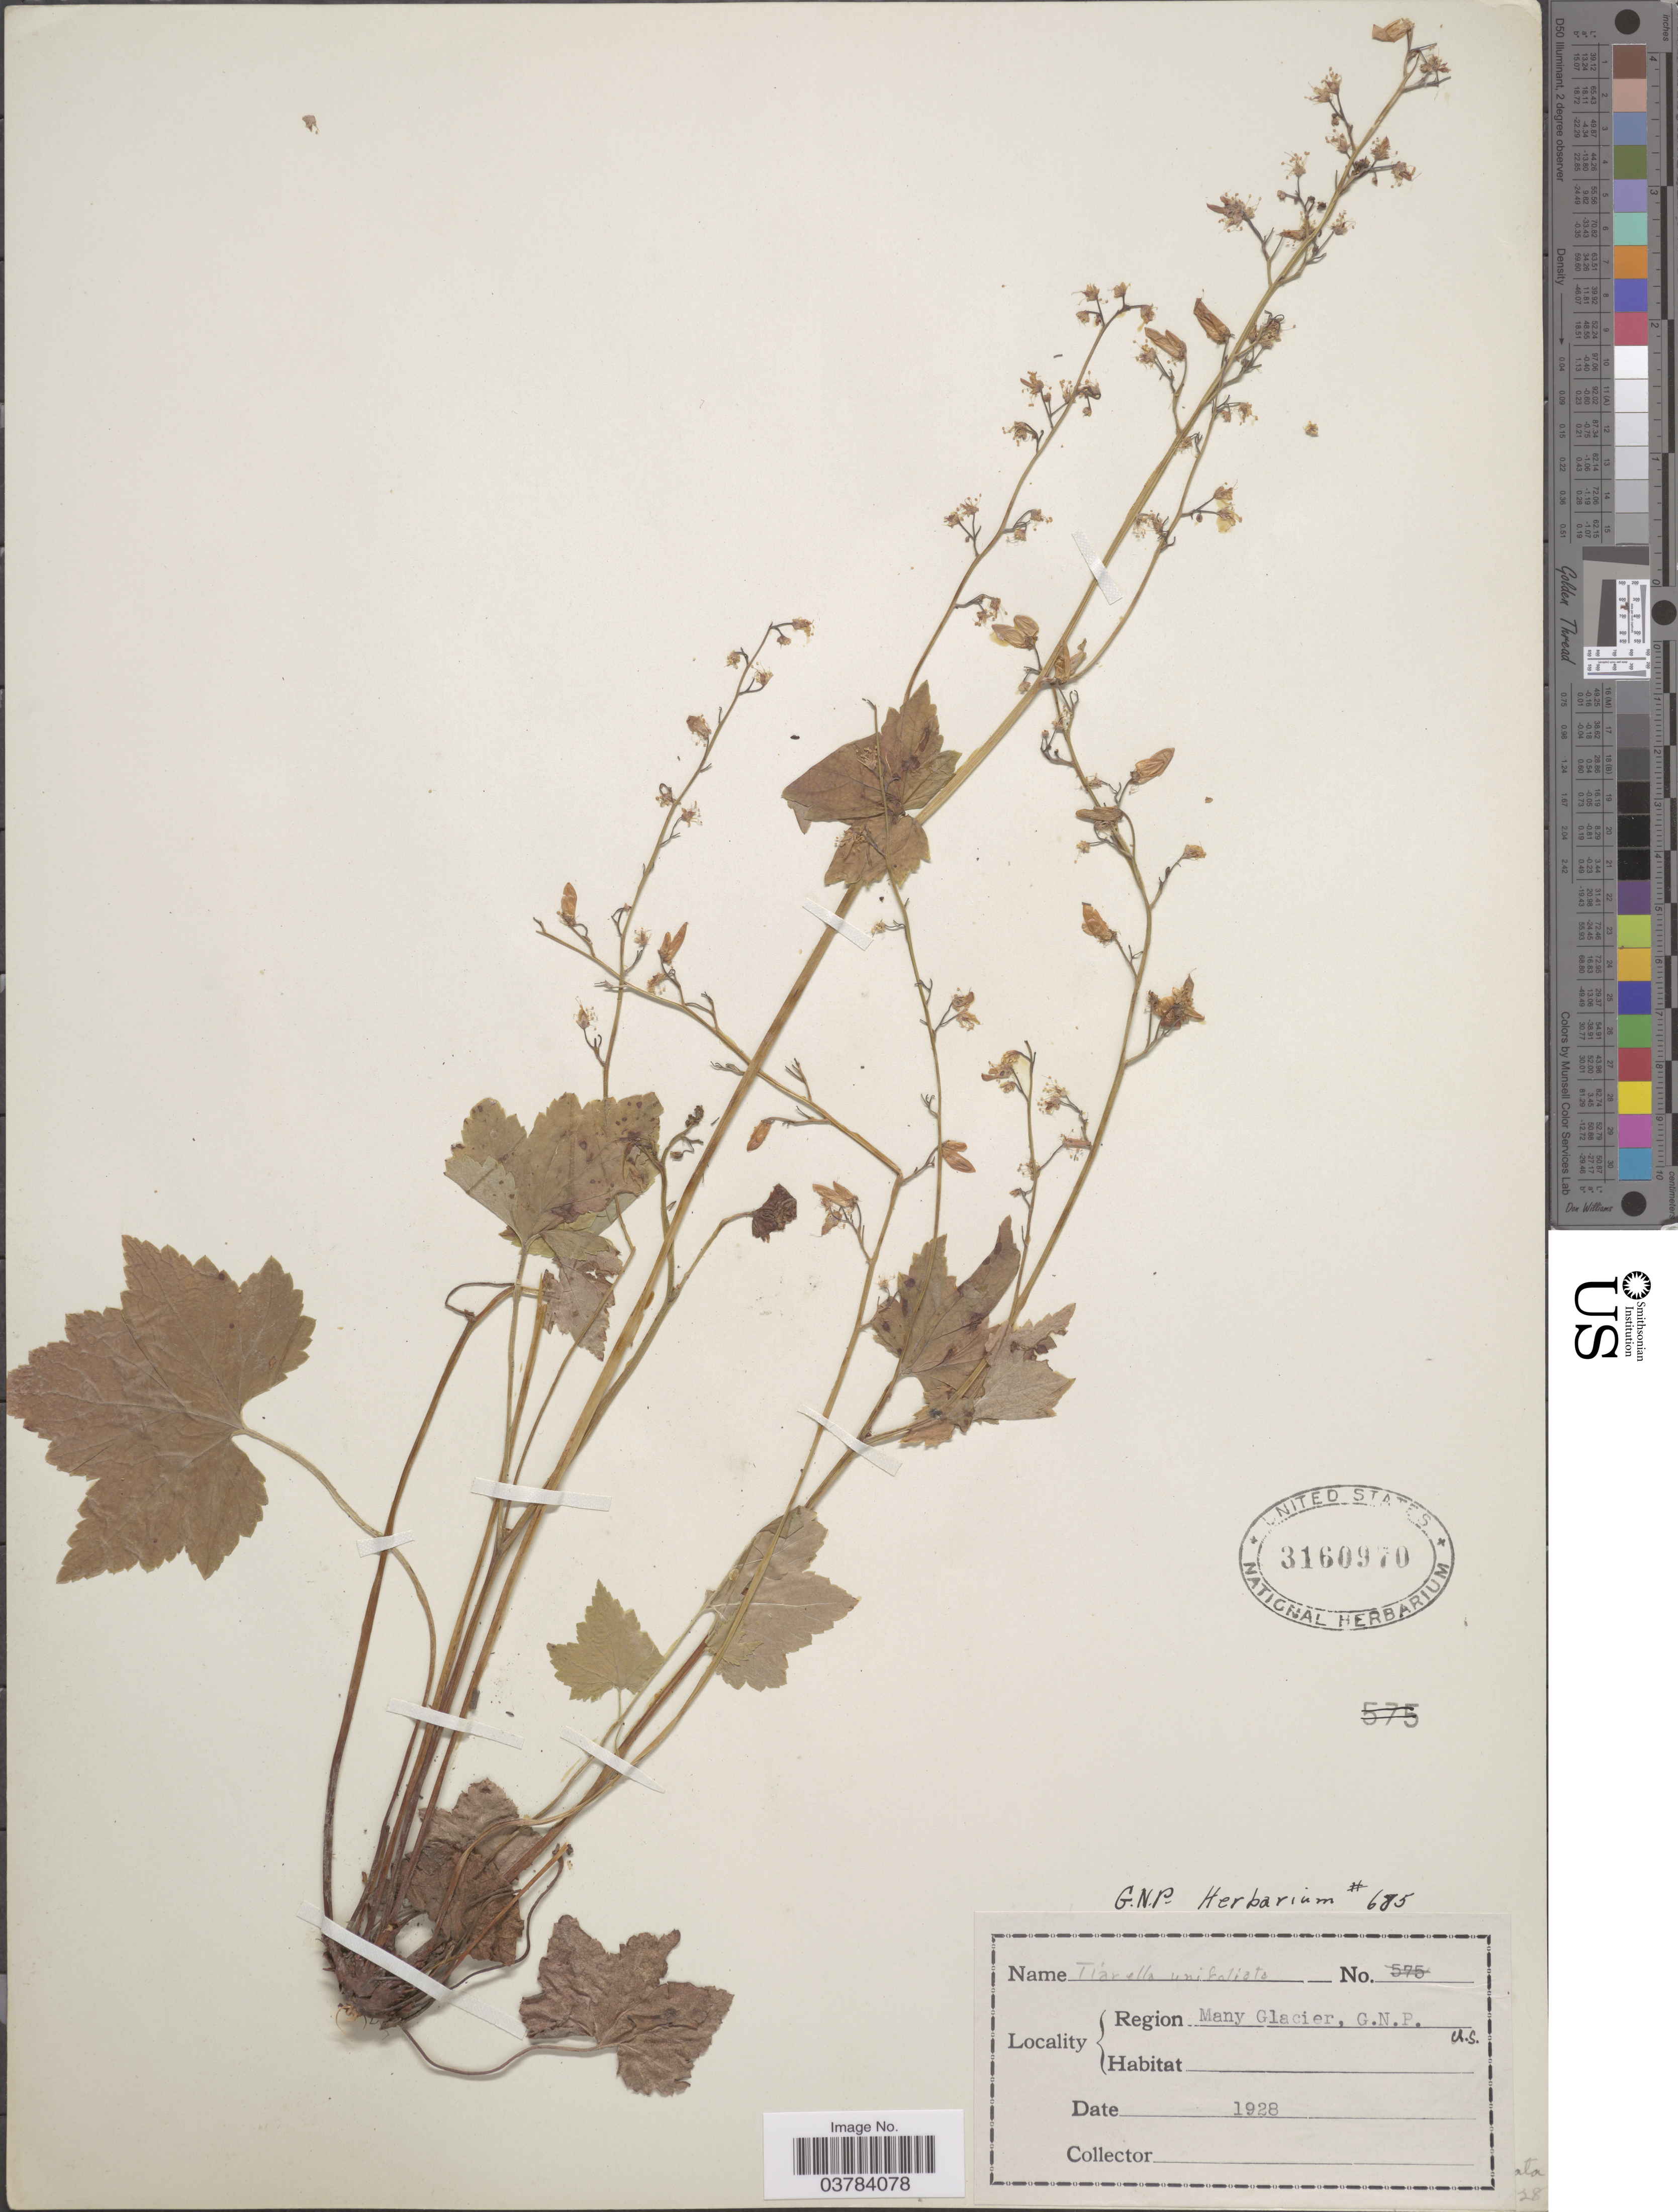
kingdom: Plantae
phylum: Tracheophyta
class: Magnoliopsida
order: Saxifragales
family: Saxifragaceae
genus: Tiarella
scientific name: Tiarella unifoliata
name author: Hook.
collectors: ex herb. G. N. P.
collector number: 685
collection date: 1928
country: United States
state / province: Montana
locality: Region Many Glacier, G.N.P. U.S.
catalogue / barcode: US 3160970